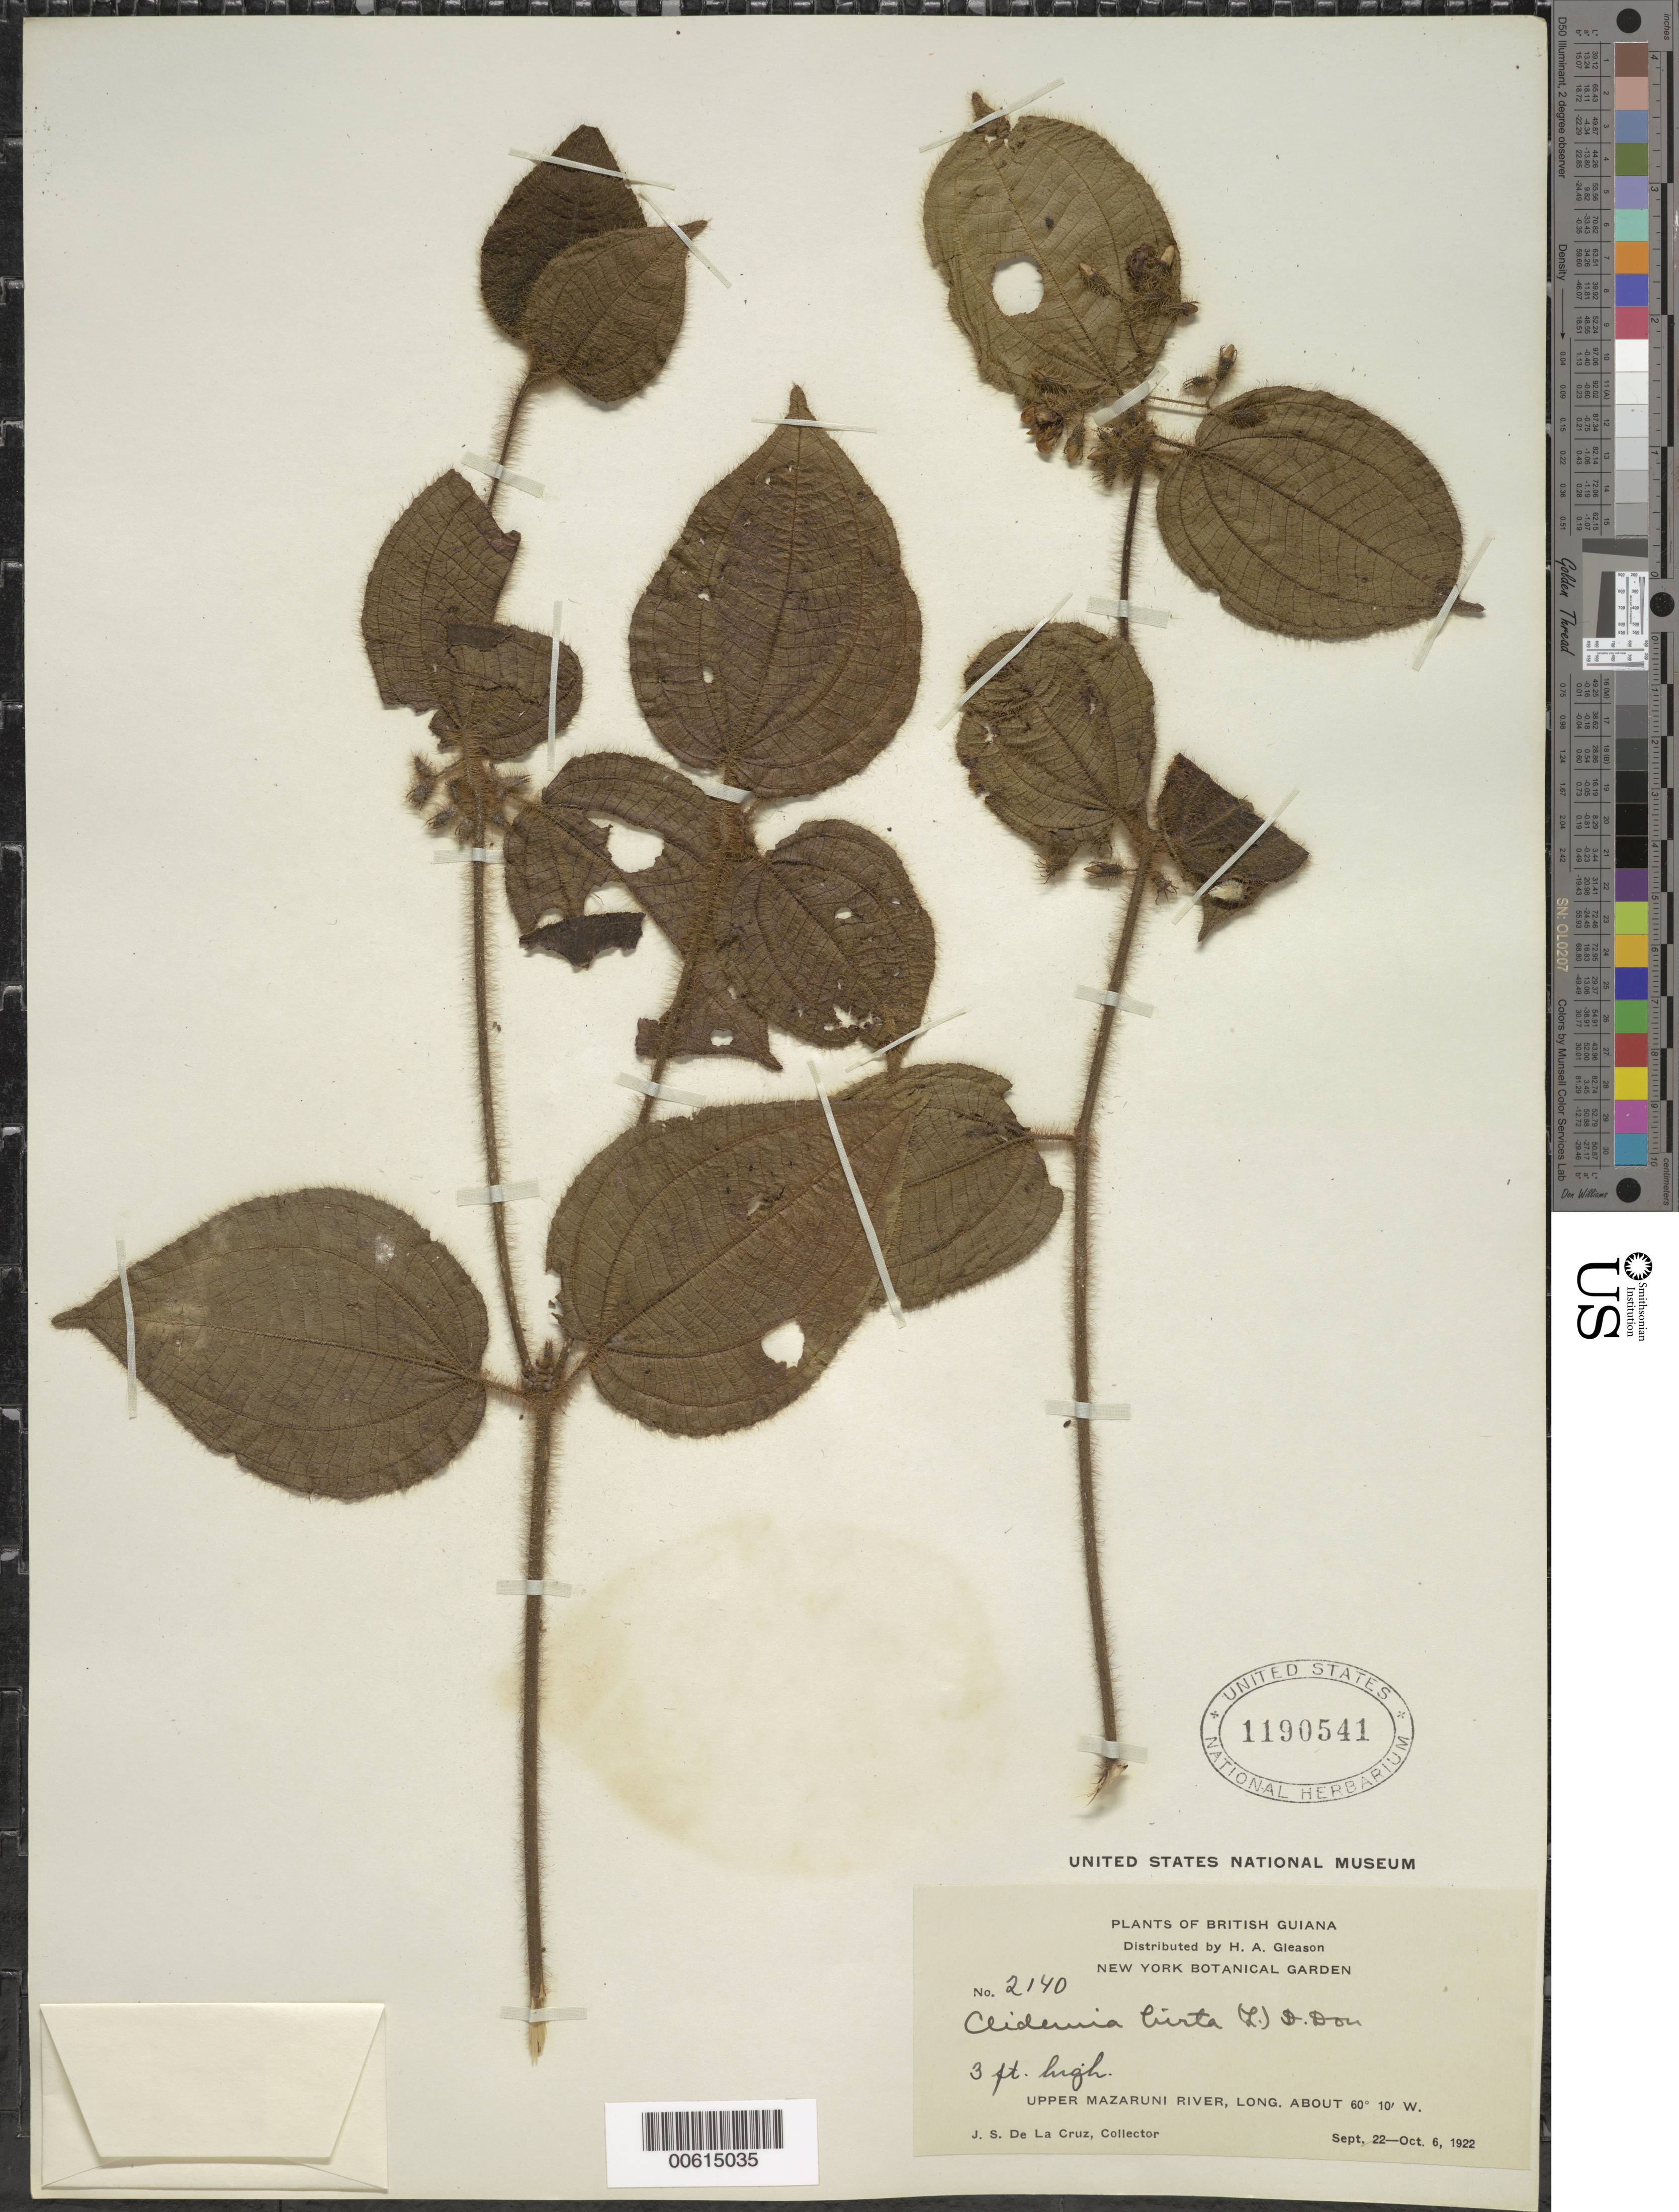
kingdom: Plantae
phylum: Tracheophyta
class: Magnoliopsida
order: Myrtales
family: Melastomataceae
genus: Clidemia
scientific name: Clidemia hirta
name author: (L.) D. Don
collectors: J. S. de la Cruz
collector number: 2140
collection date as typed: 22-Sep-22 to 6-Oct-22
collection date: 1922-09-22/1922-10-06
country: Guyana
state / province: Cuyuni-Mazaruni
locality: Upper Mazaruni R.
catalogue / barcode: US 1190541